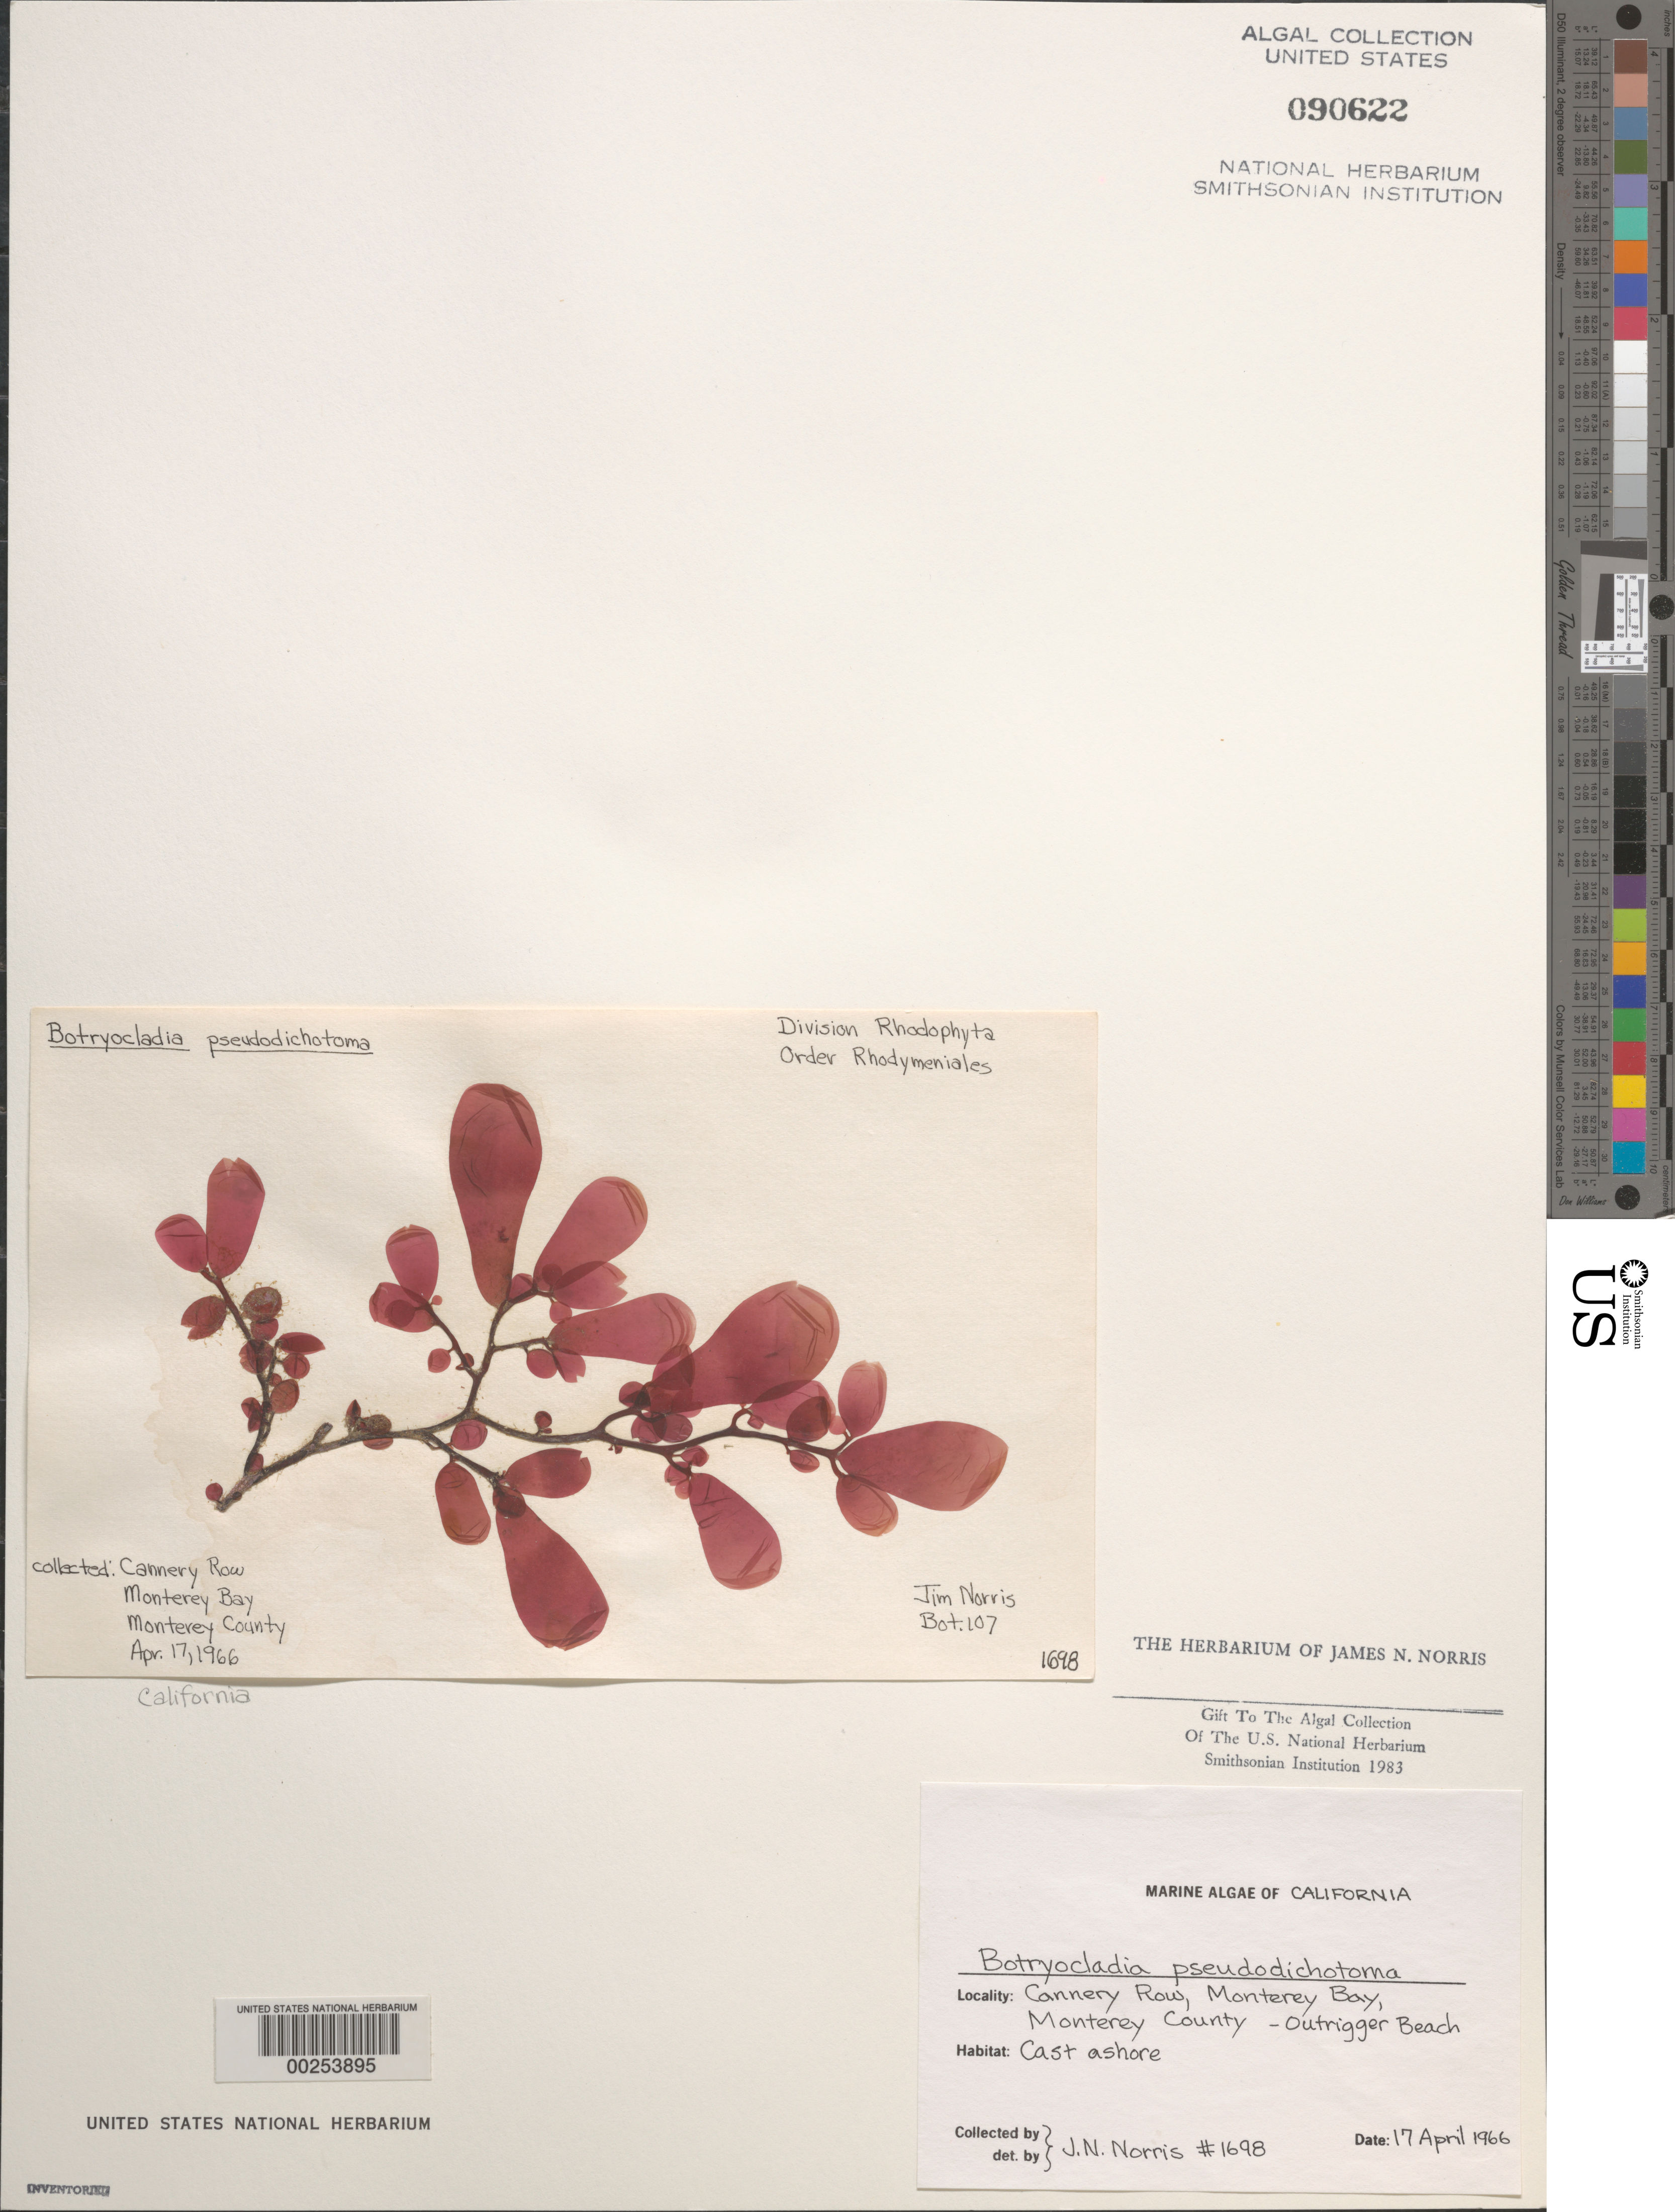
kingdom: Plantae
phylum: Rhodophyta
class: Florideophyceae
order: Rhodymeniales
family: Rhodymeniaceae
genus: Botryocladia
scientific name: Botryocladia pseudodichotoma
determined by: Norris, James N.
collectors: J. N. Norris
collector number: JN-1698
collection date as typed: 17 Apr 1966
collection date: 1966-04-17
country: United States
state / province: California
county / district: Monterey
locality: Cannery Row, Monterey Bay, Outrigger Beach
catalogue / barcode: US 90622